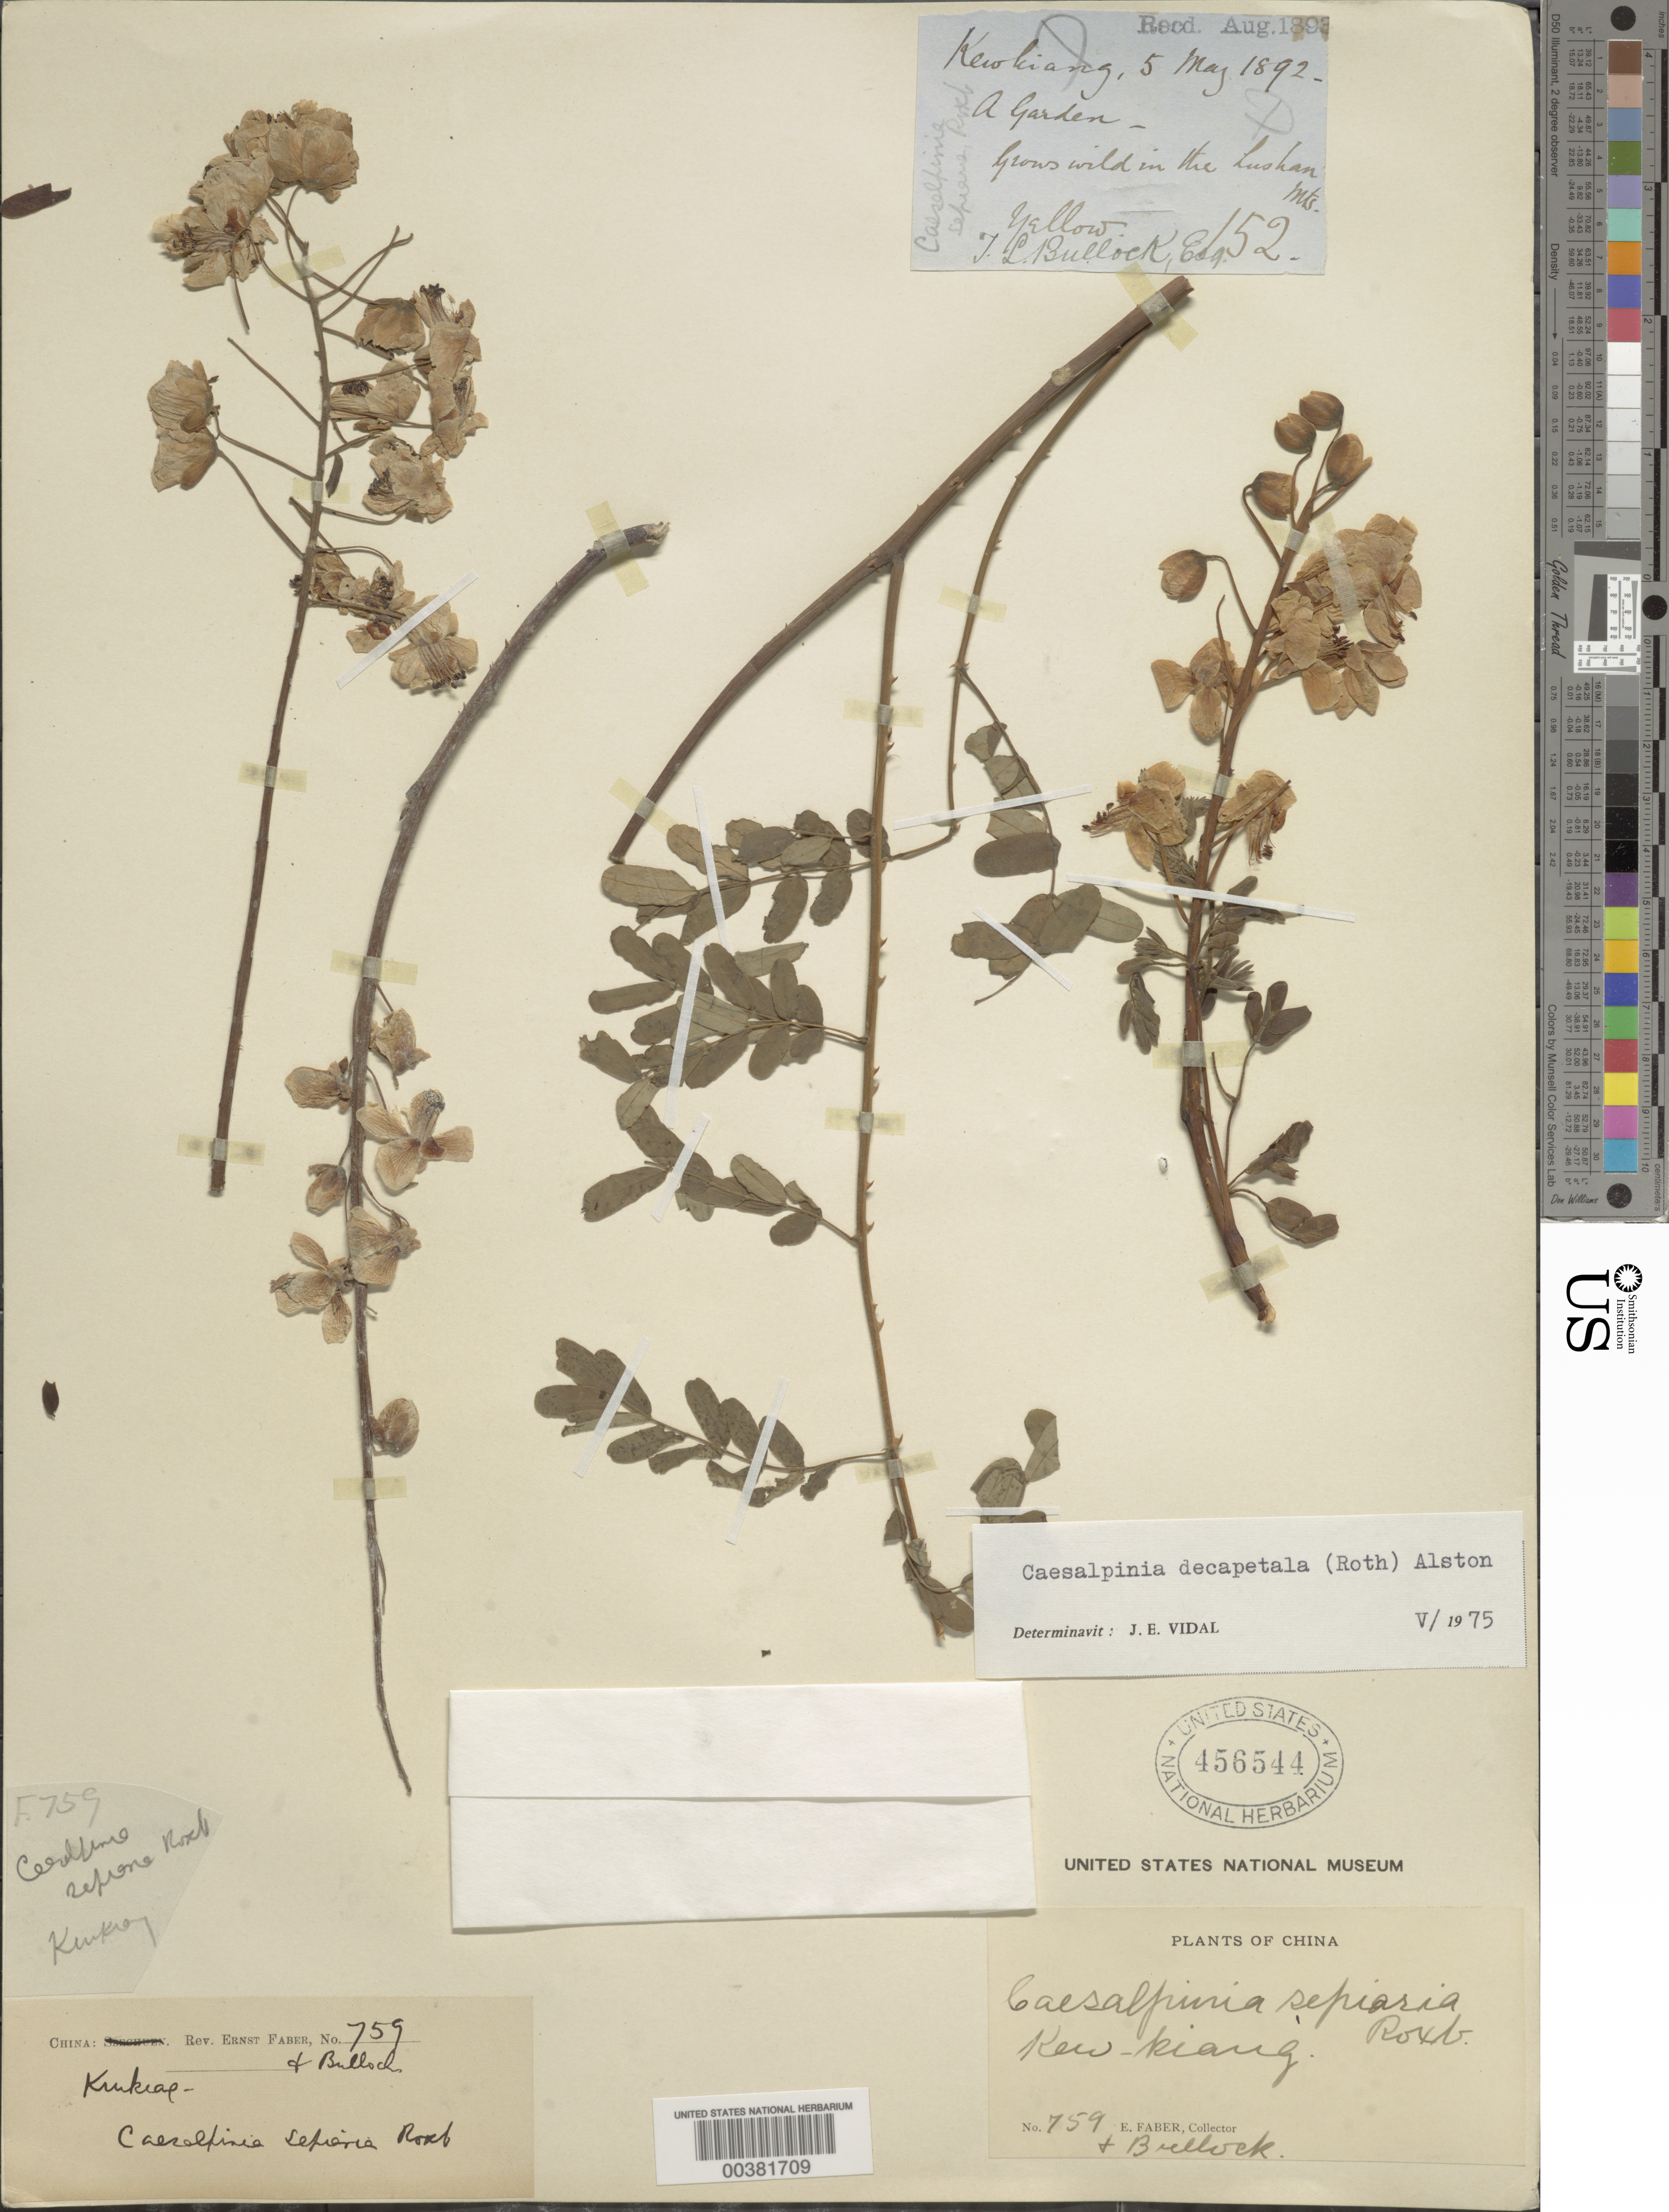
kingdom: Plantae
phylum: Tracheophyta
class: Magnoliopsida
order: Fabales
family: Fabaceae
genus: Biancaea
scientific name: Biancaea decapetala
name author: (Roth) O. Deg.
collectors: E. Faber & T. L. Bullock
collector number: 759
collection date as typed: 05 May 1892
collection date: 1892-05-05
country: China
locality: Kew-kiang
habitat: In garden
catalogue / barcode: US 456544